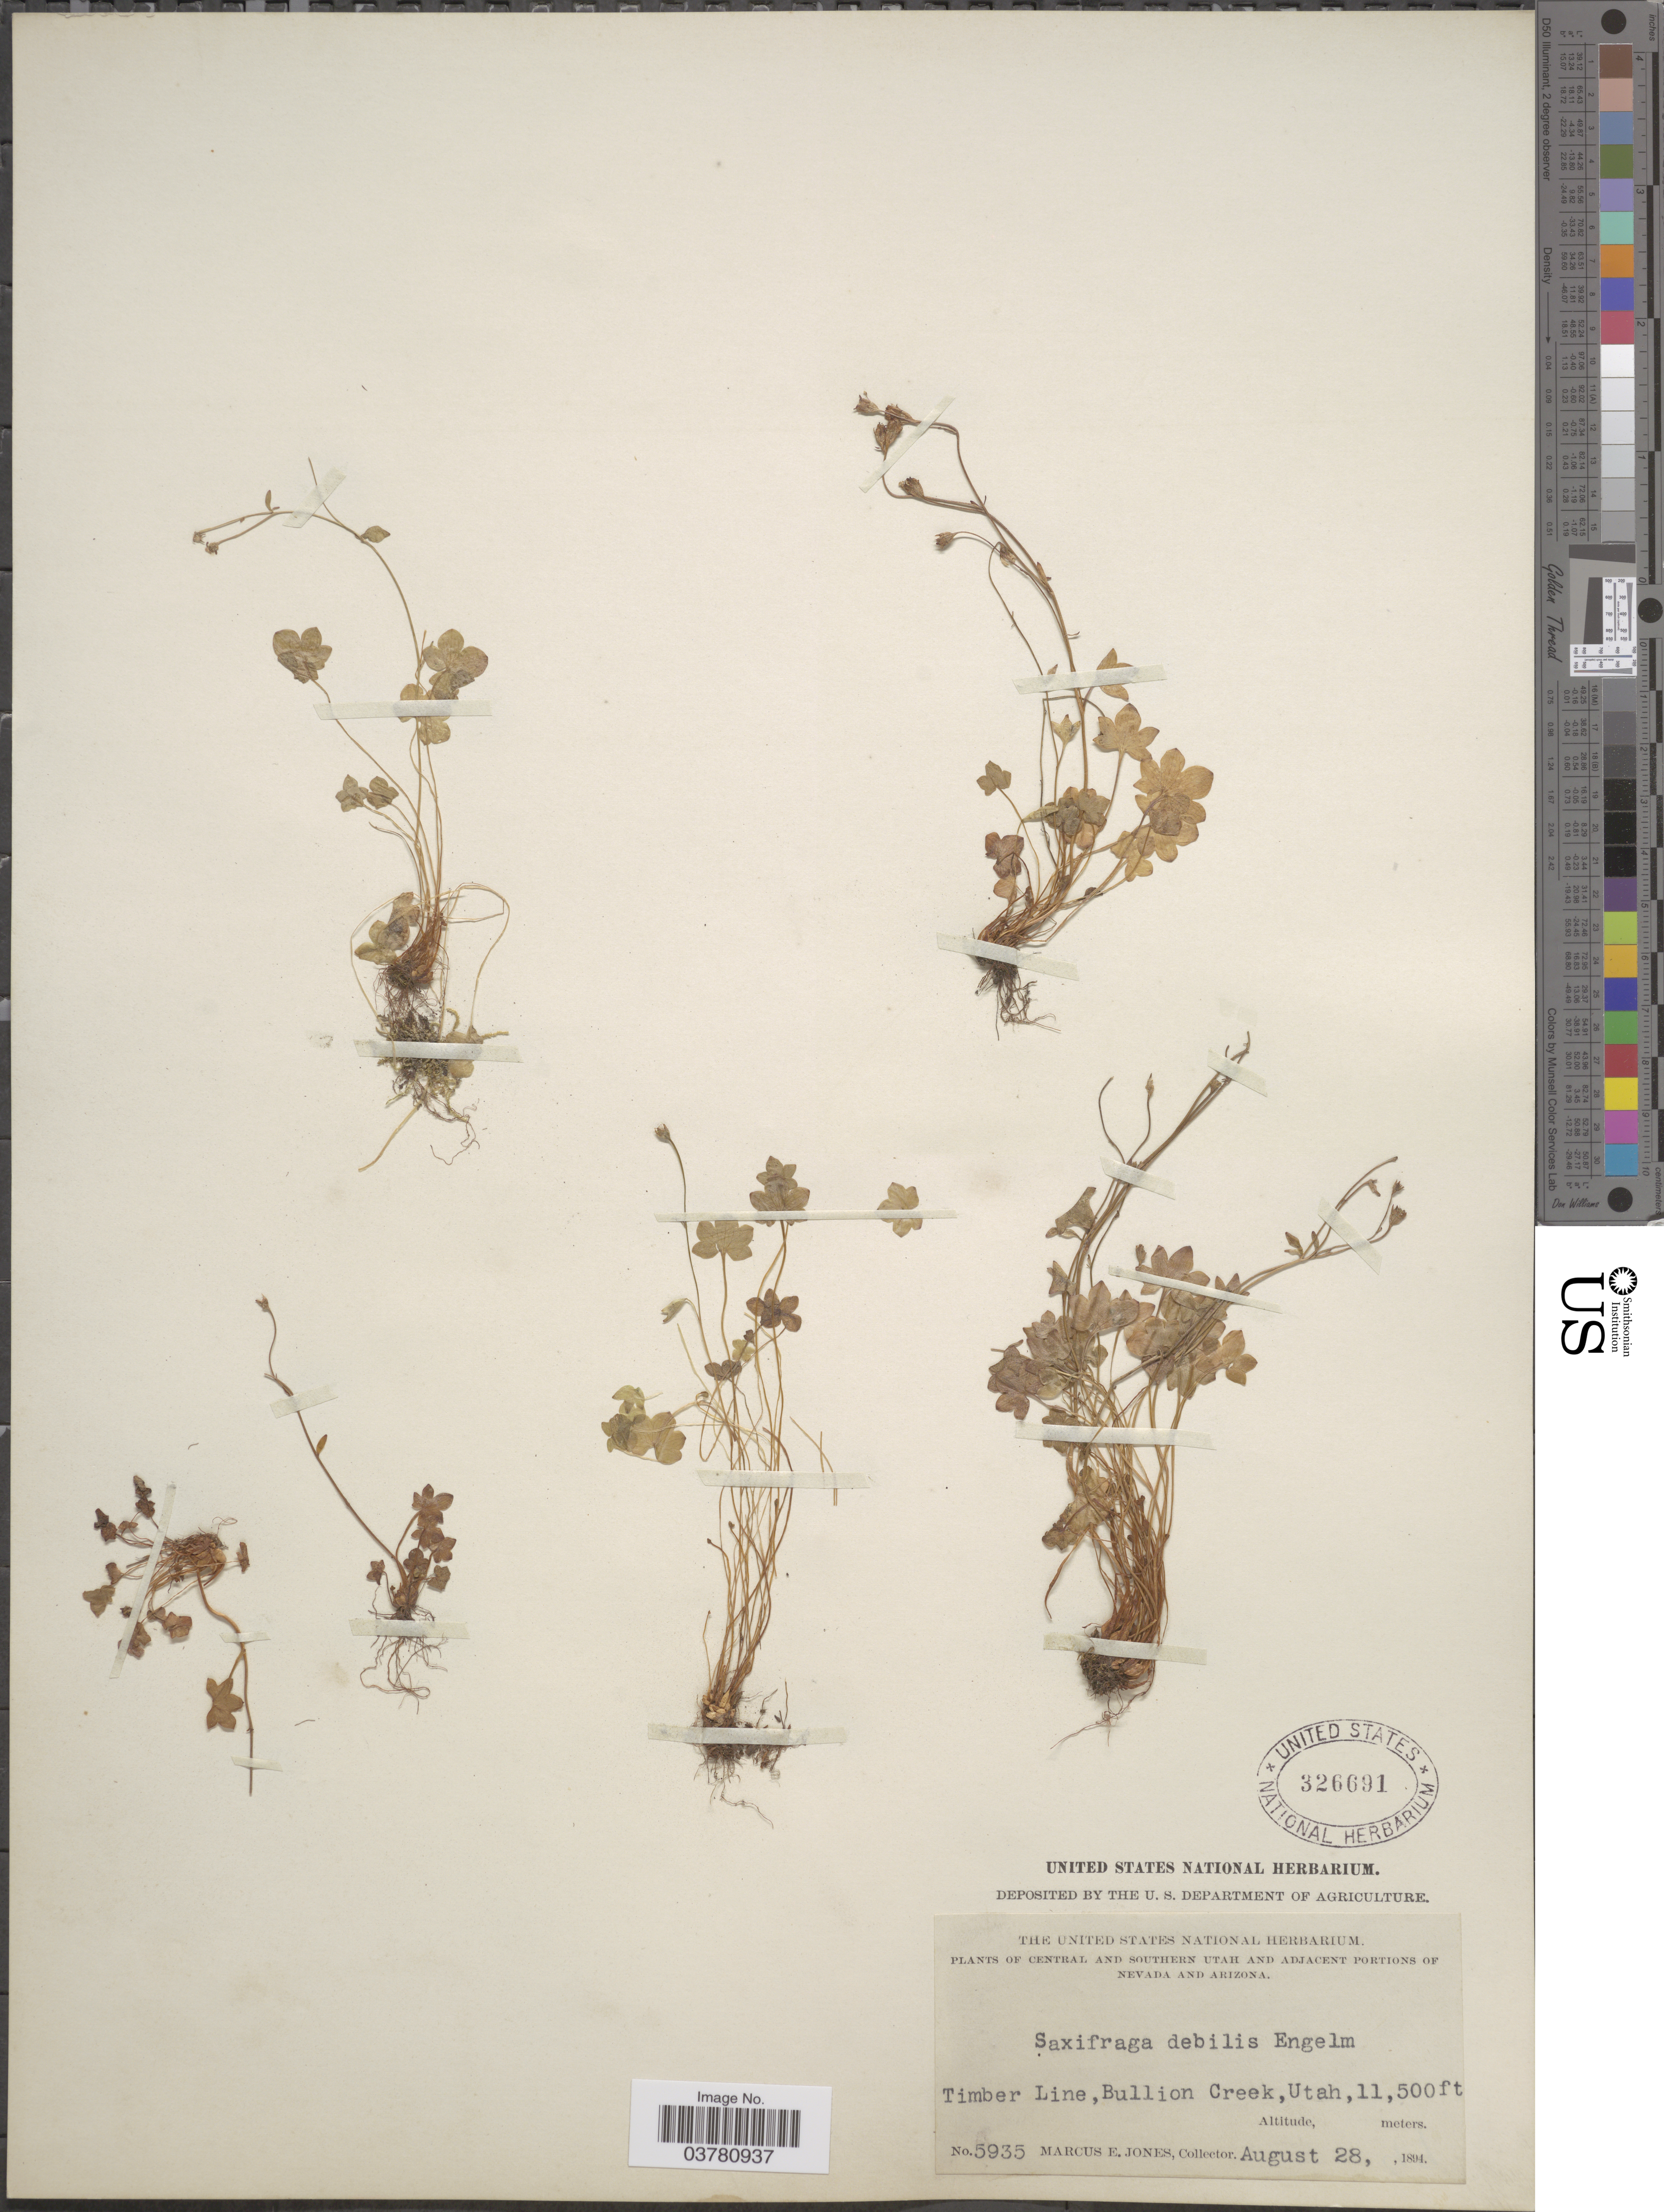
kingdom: Plantae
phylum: Tracheophyta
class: Magnoliopsida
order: Saxifragales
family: Saxifragaceae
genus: Saxifraga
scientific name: Saxifraga rivularis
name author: L.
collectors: M. E. Jones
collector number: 5935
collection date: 1894-08-28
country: United States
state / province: Utah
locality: Central and Southern Utah. Timber Line, Bullion Creek.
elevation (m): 3505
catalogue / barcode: US 326691